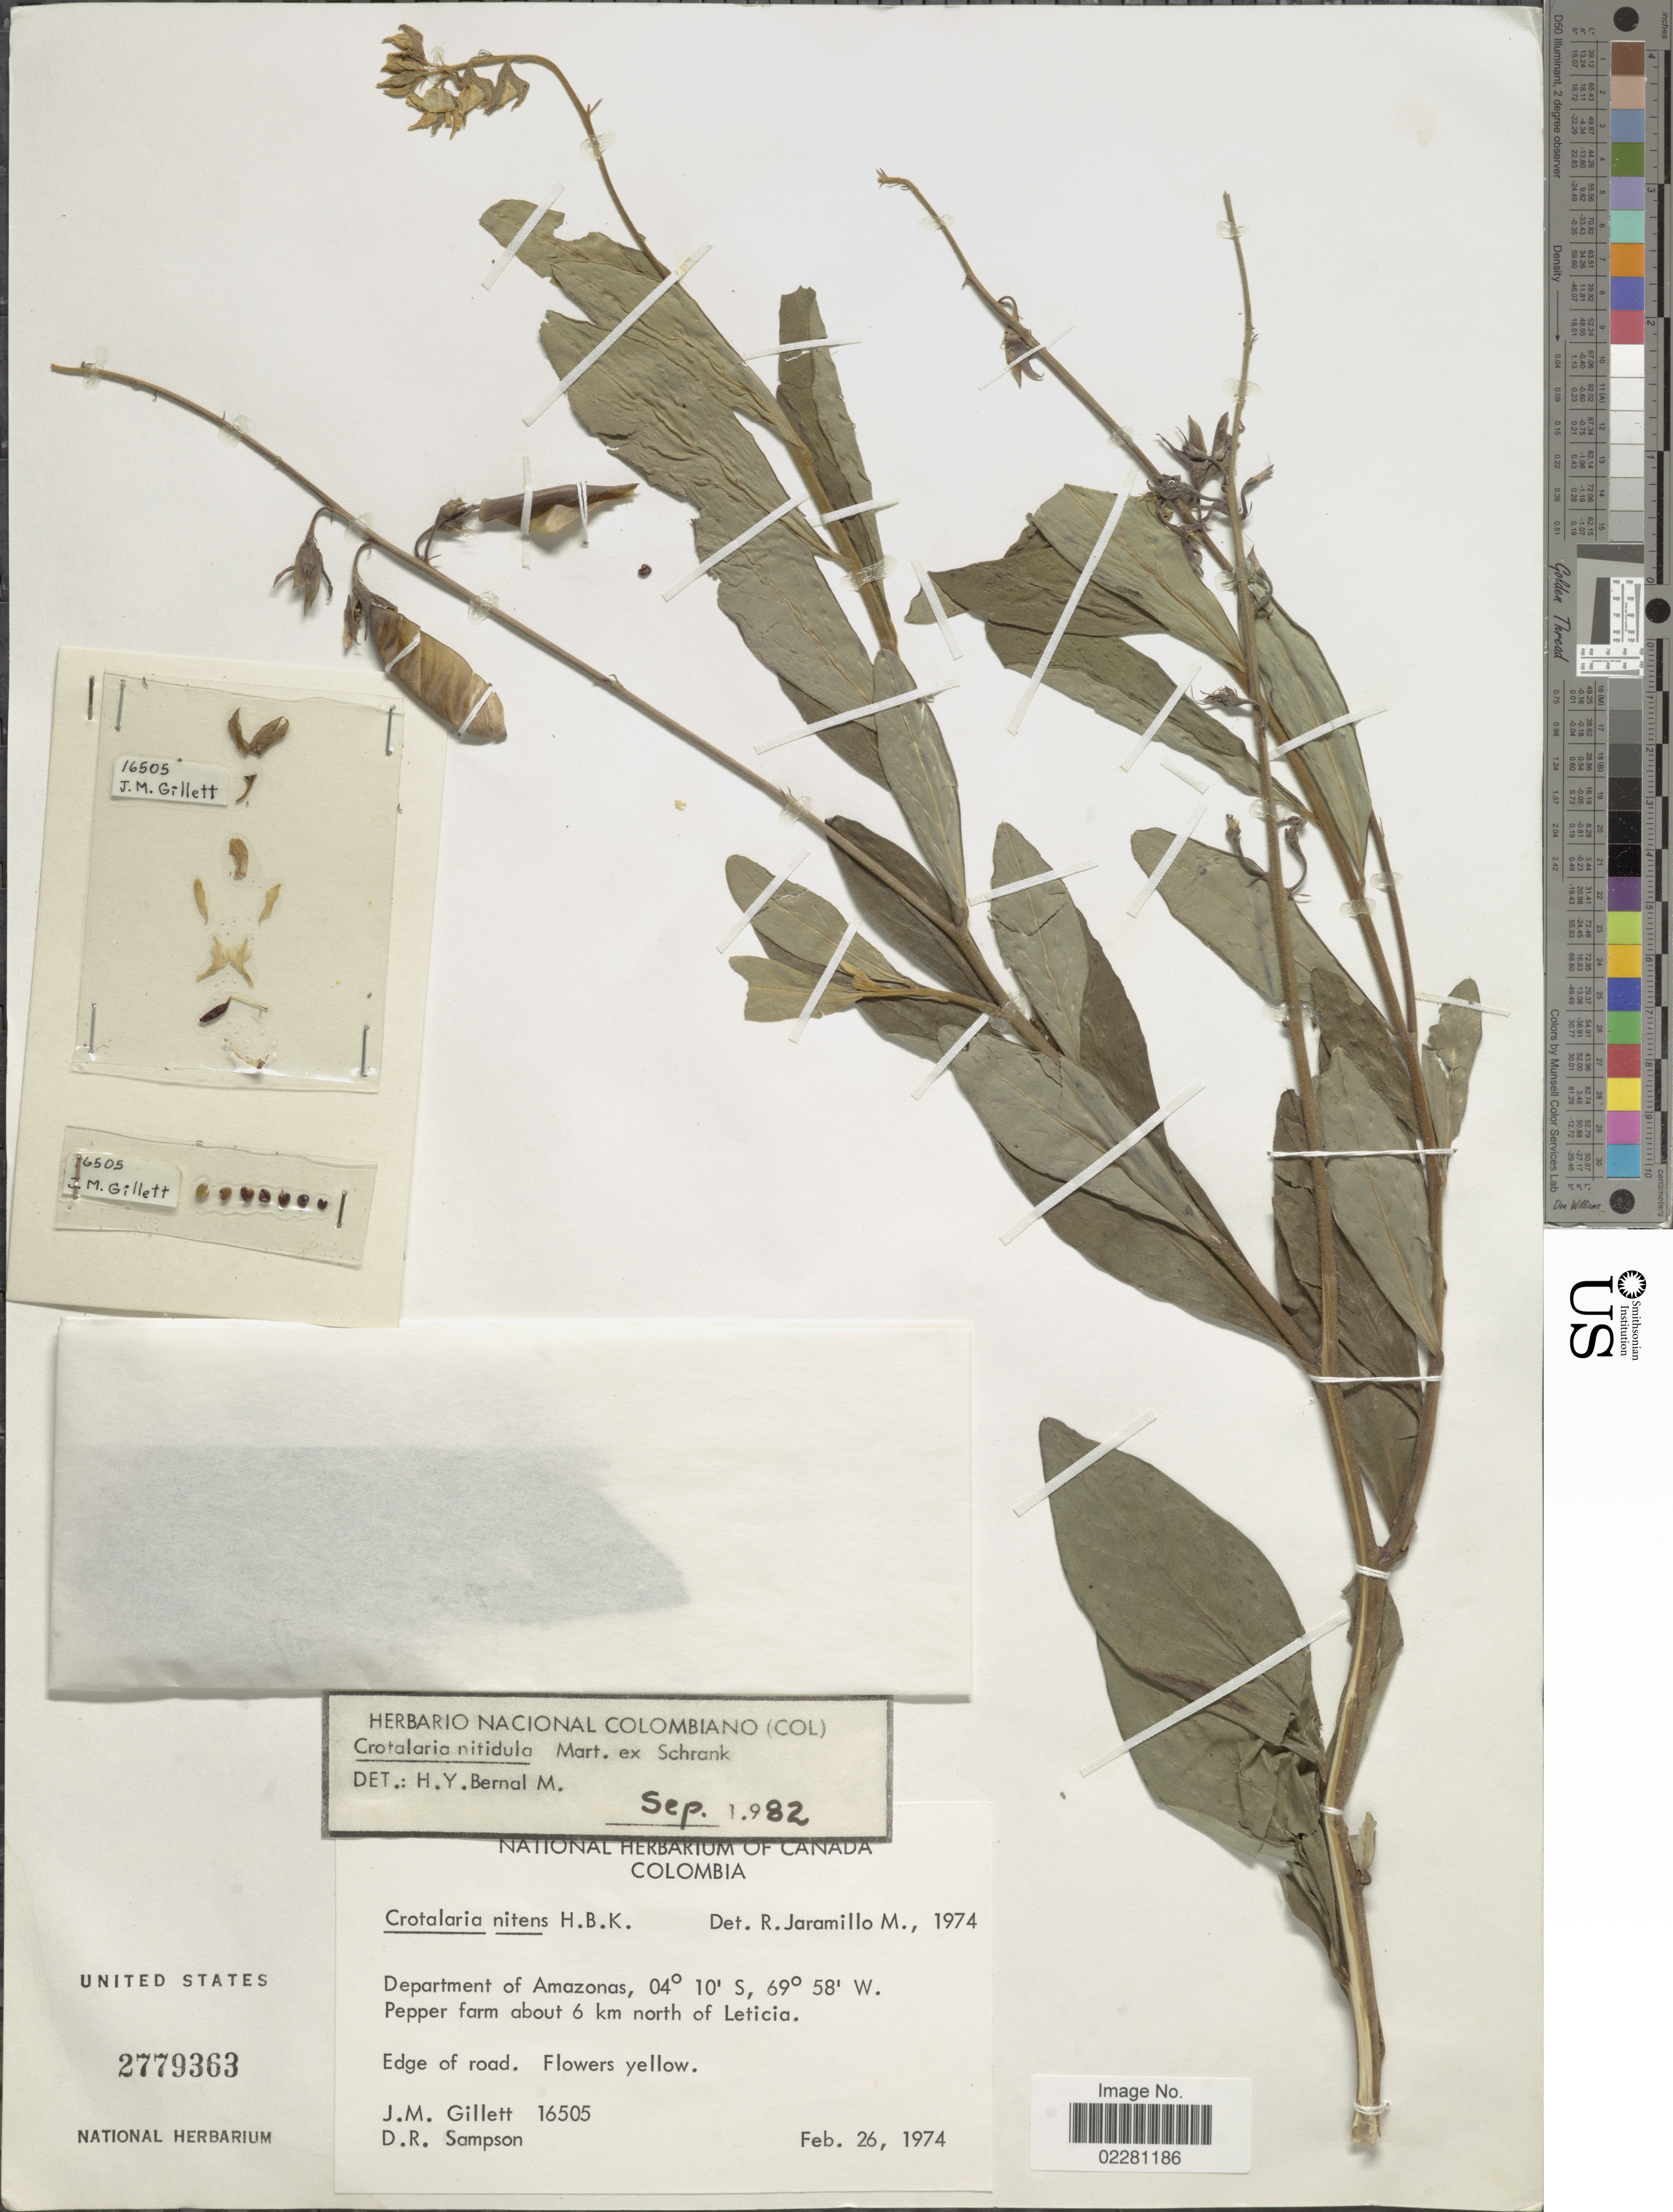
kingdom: Plantae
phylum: Tracheophyta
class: Magnoliopsida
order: Fabales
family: Fabaceae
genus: Crotalaria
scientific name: Crotalaria nitens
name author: Kunth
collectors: J. M. Gillett & D. Sampson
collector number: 16505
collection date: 1974-02-26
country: Colombia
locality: Pepper farm aboutb 6 km north of Leticia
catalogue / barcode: US 2779363